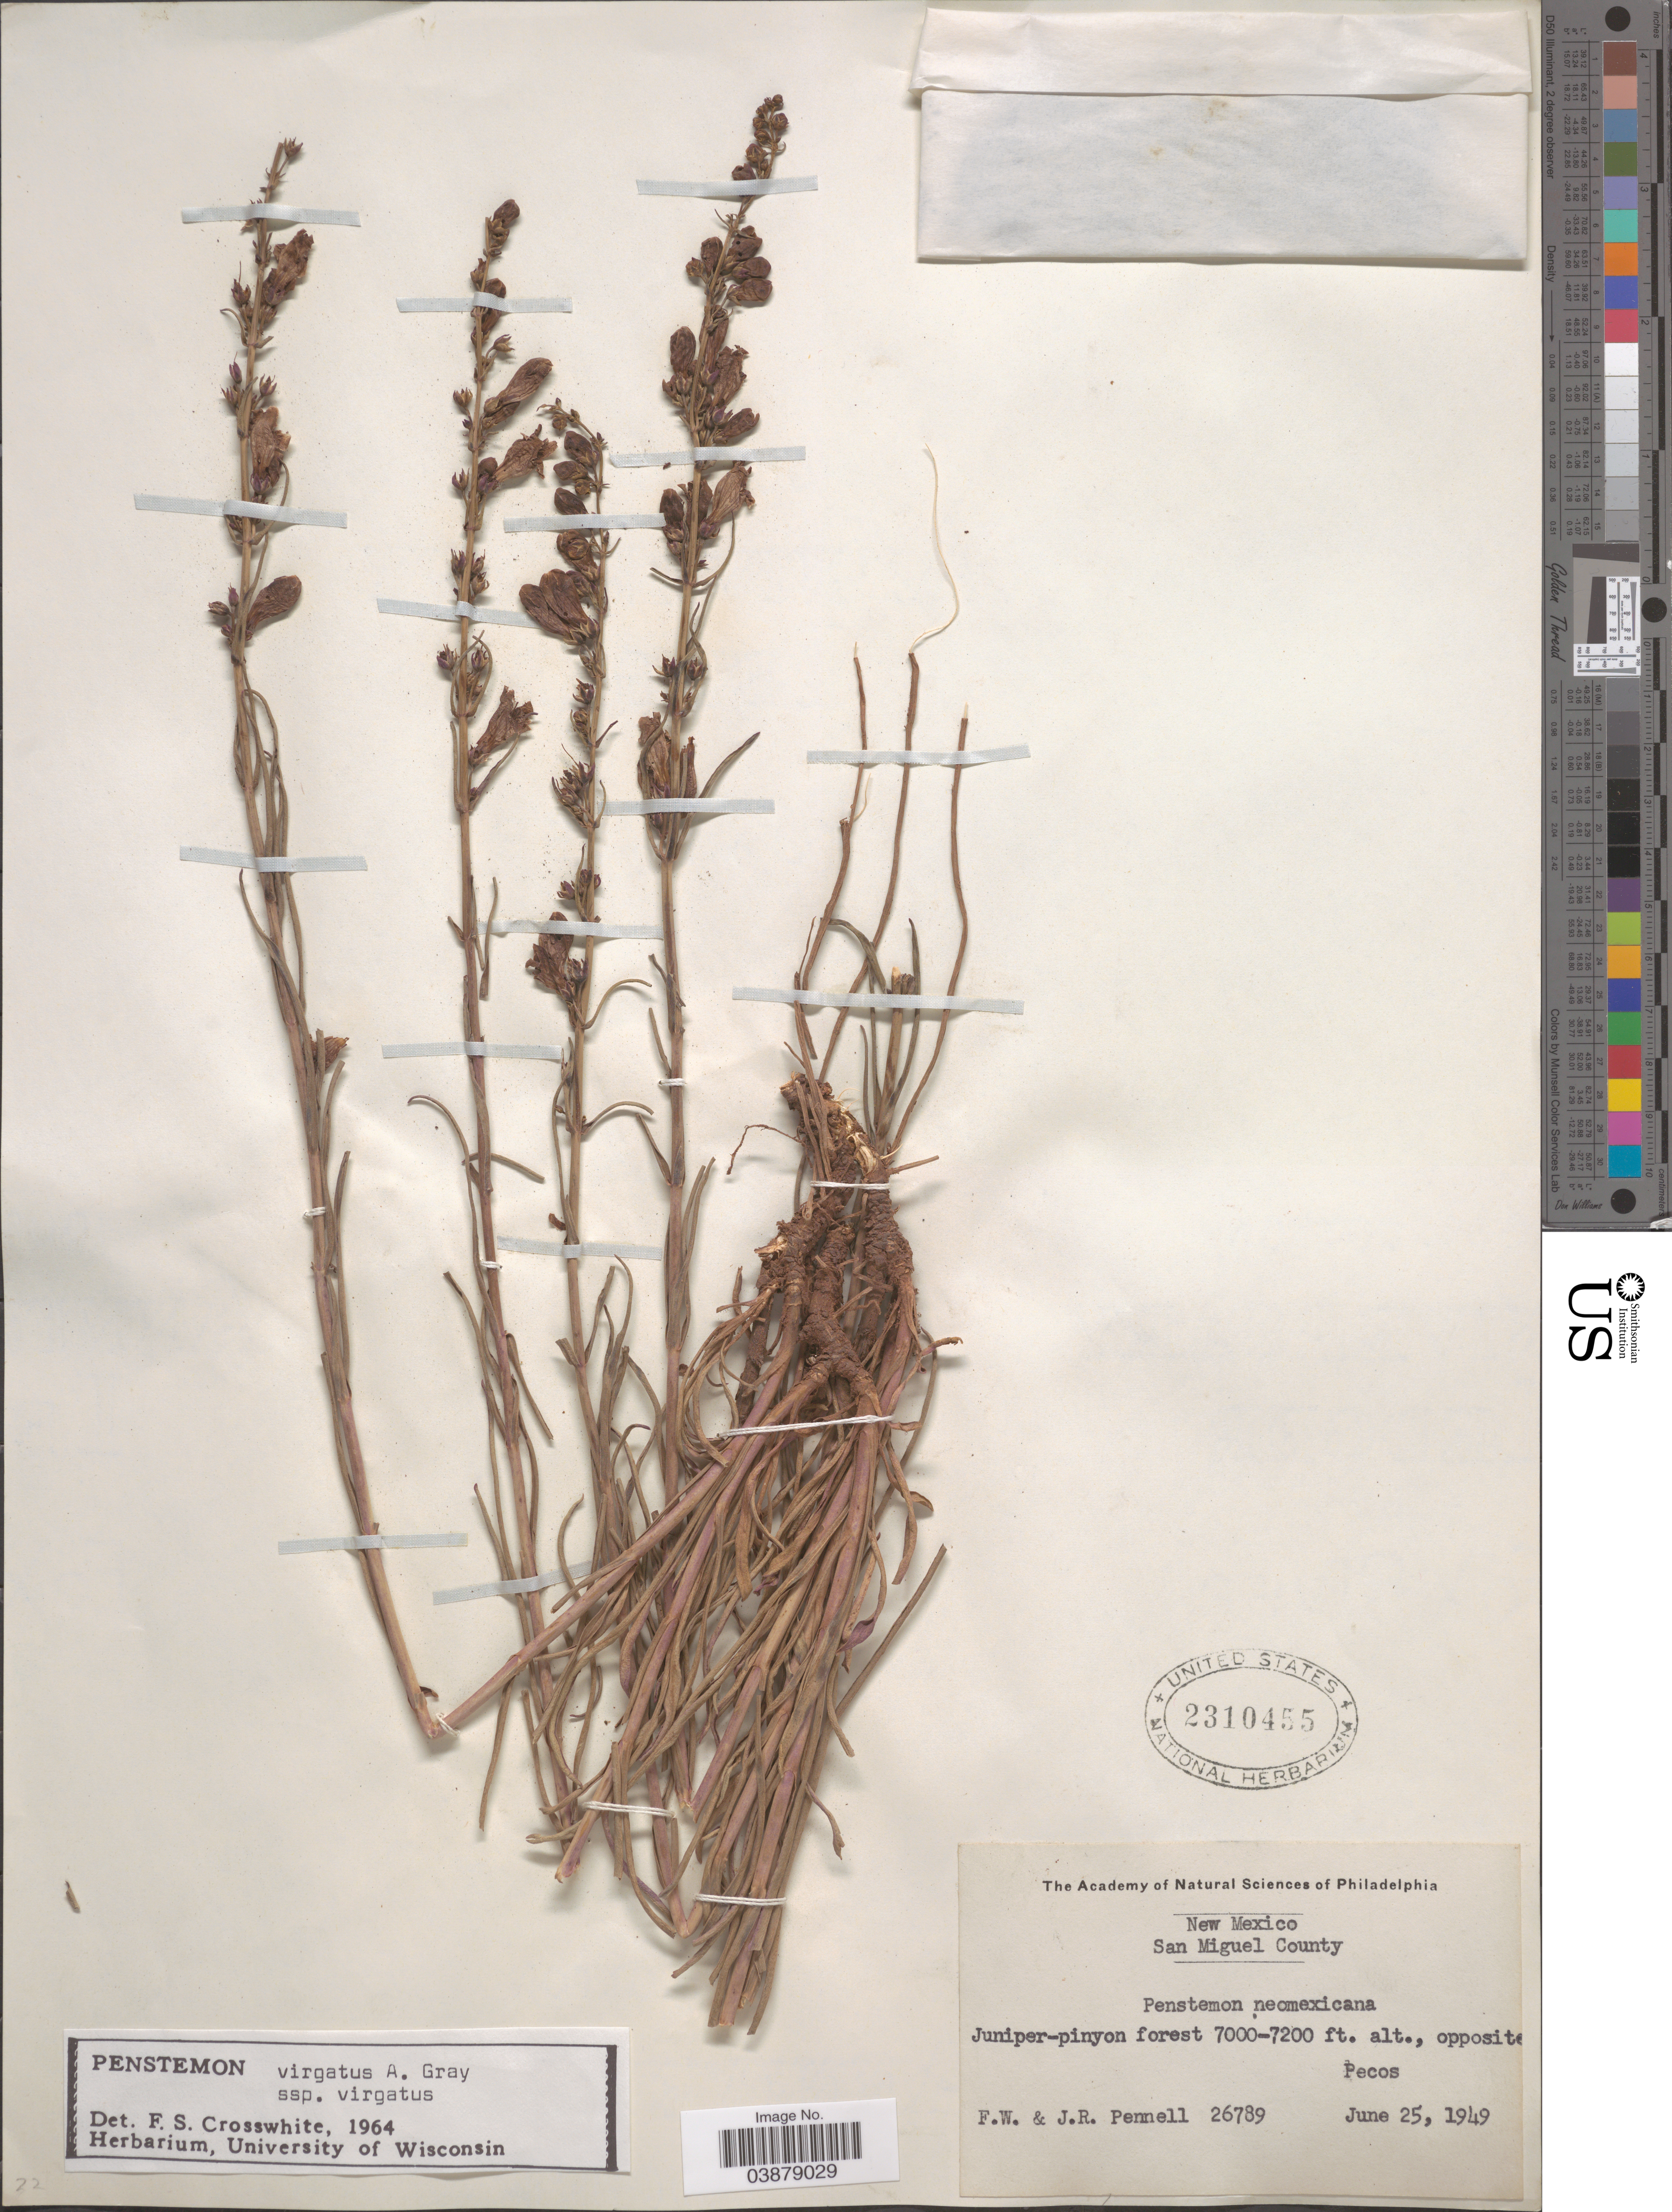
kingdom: Plantae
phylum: Tracheophyta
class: Magnoliopsida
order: Lamiales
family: Plantaginaceae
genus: Penstemon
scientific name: Penstemon virgatus subsp. virgatus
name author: A. Gray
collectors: F. W. Pennell & J. Pennell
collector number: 26789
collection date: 1949-06-25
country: United States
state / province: New Mexico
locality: San Miguel County. Juniper-pinyon forest, opposite Pecos.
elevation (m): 2134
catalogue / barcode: US 2310455